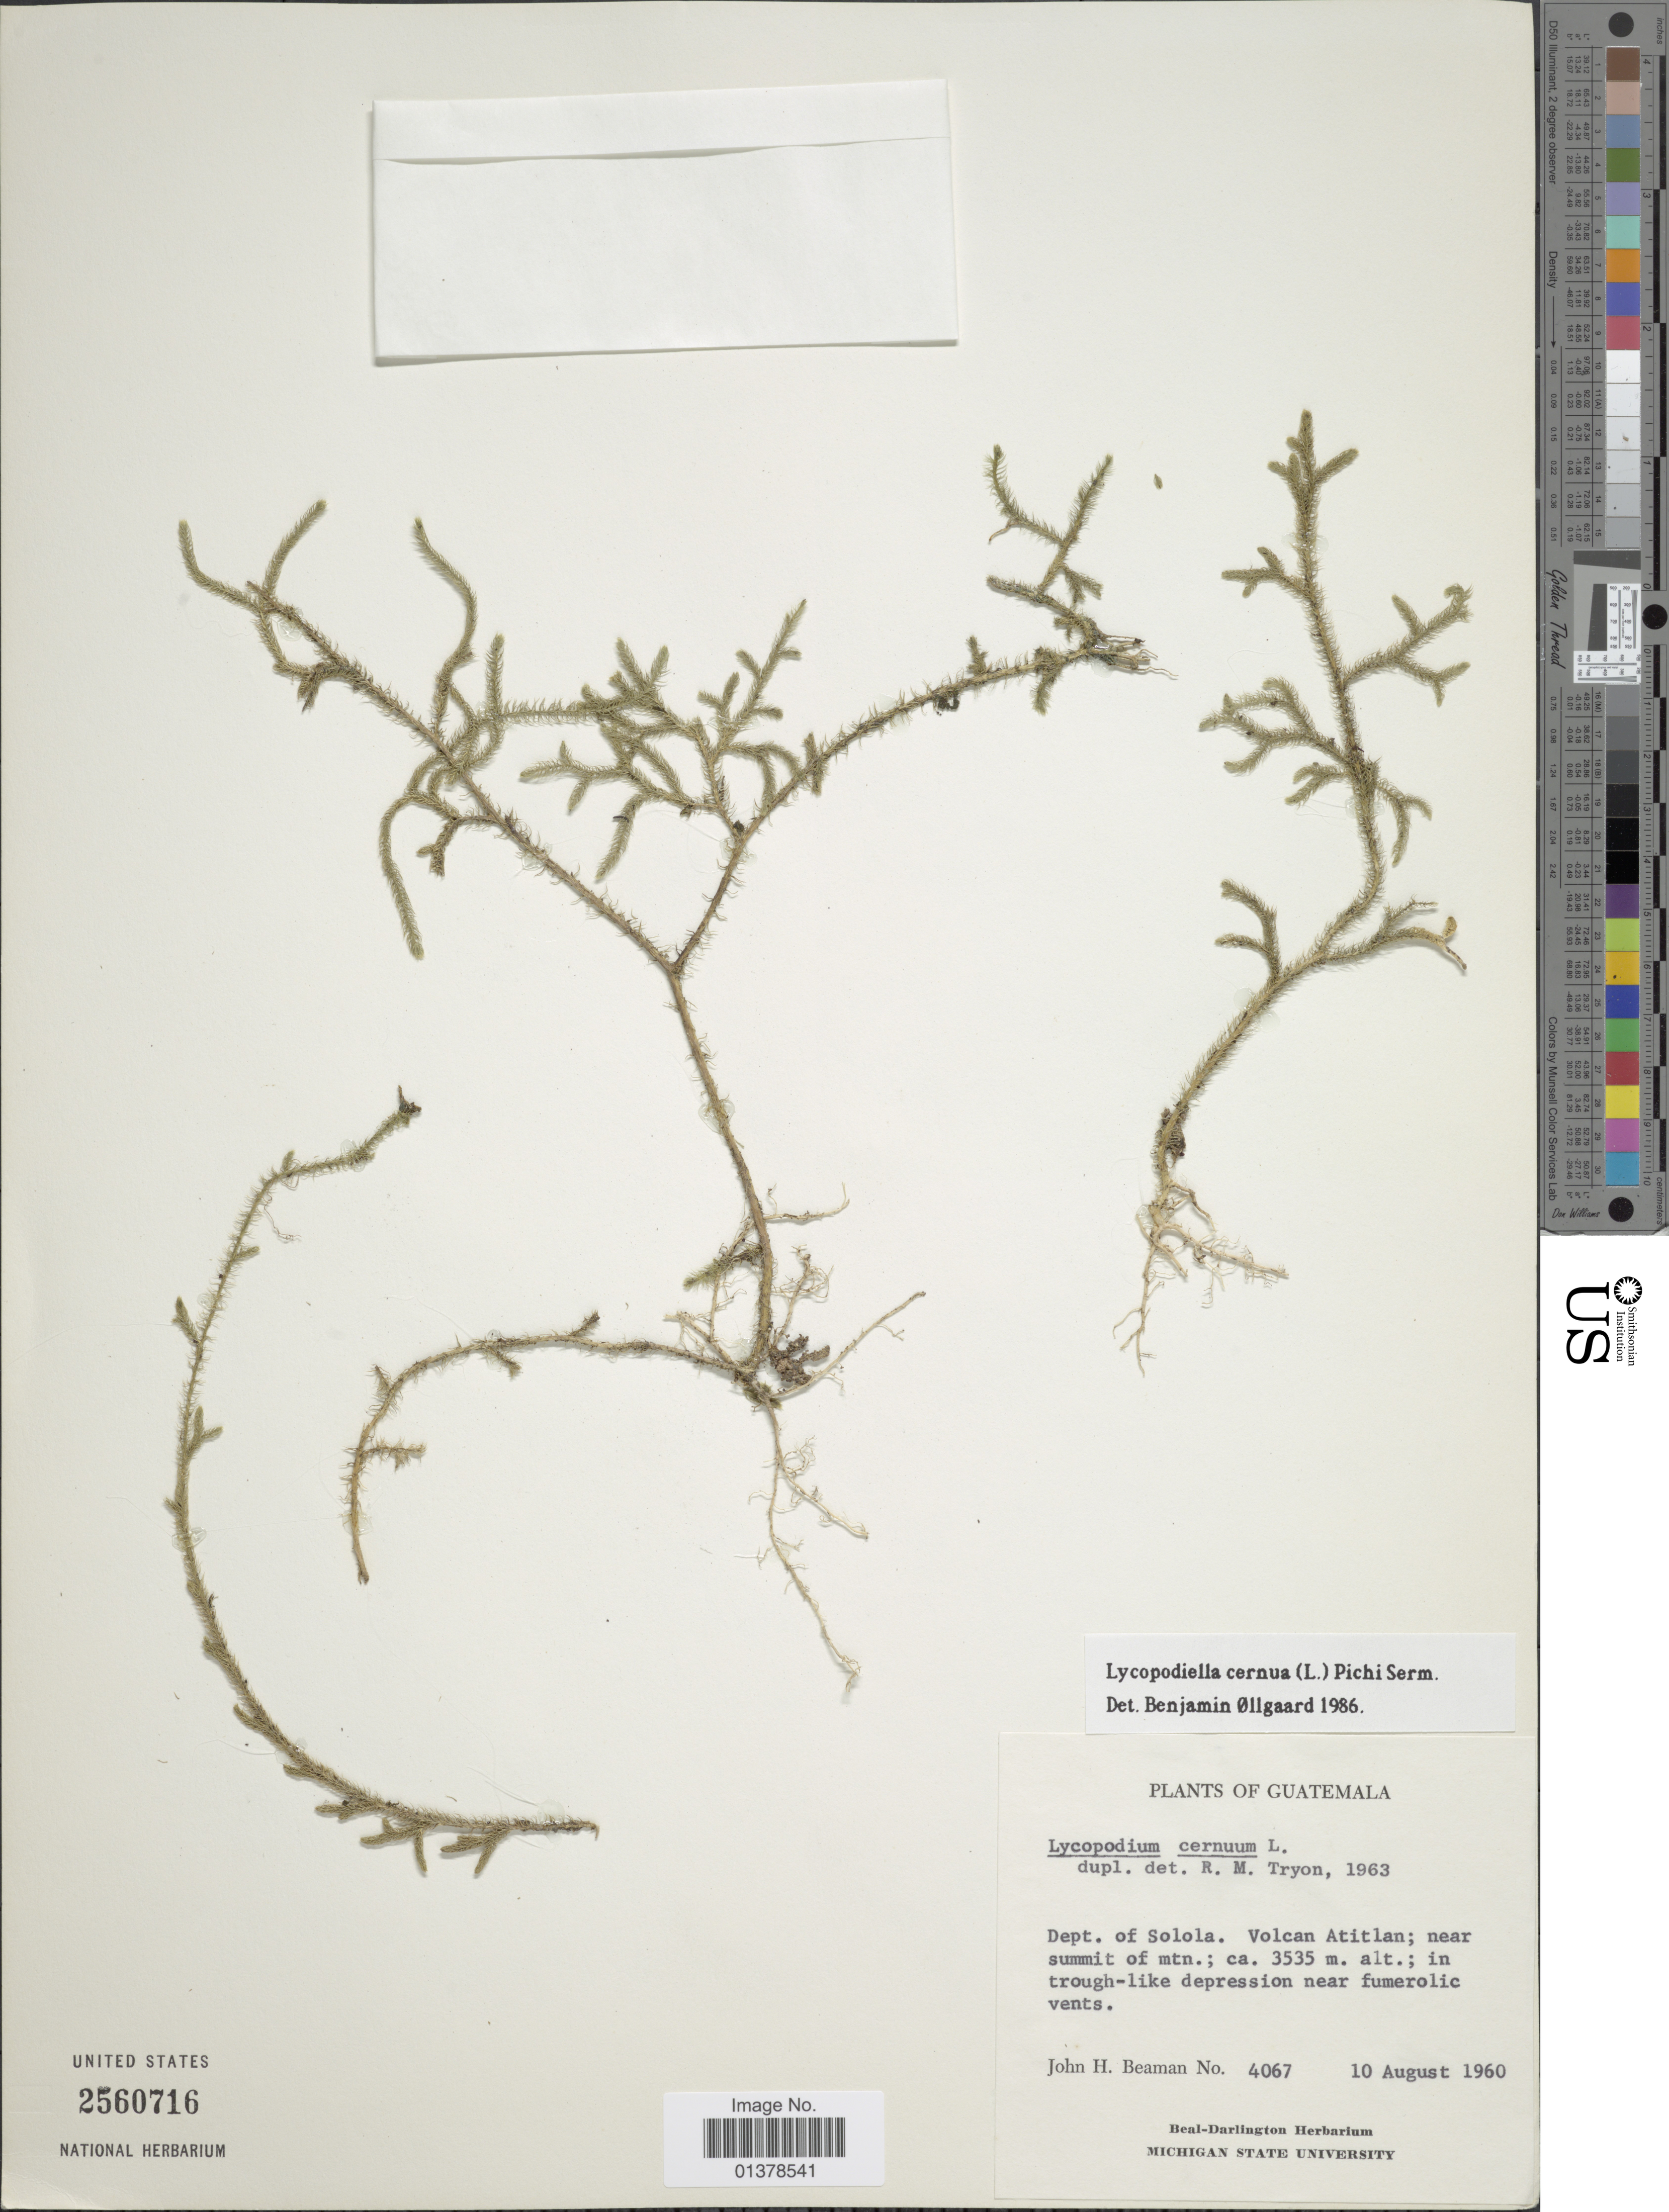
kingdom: Plantae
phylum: Tracheophyta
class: Lycopodiopsida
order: Lycopodiales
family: Lycopodiaceae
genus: Palhinhaea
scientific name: Palhinhaea cernua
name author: (L.) Vasc. & Franco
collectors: J. H. Beaman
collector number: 4067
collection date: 1960-08-10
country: Guatemala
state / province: Sololá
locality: Volcan Atitlan; near summit of mtn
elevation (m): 3535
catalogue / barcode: US 2560716